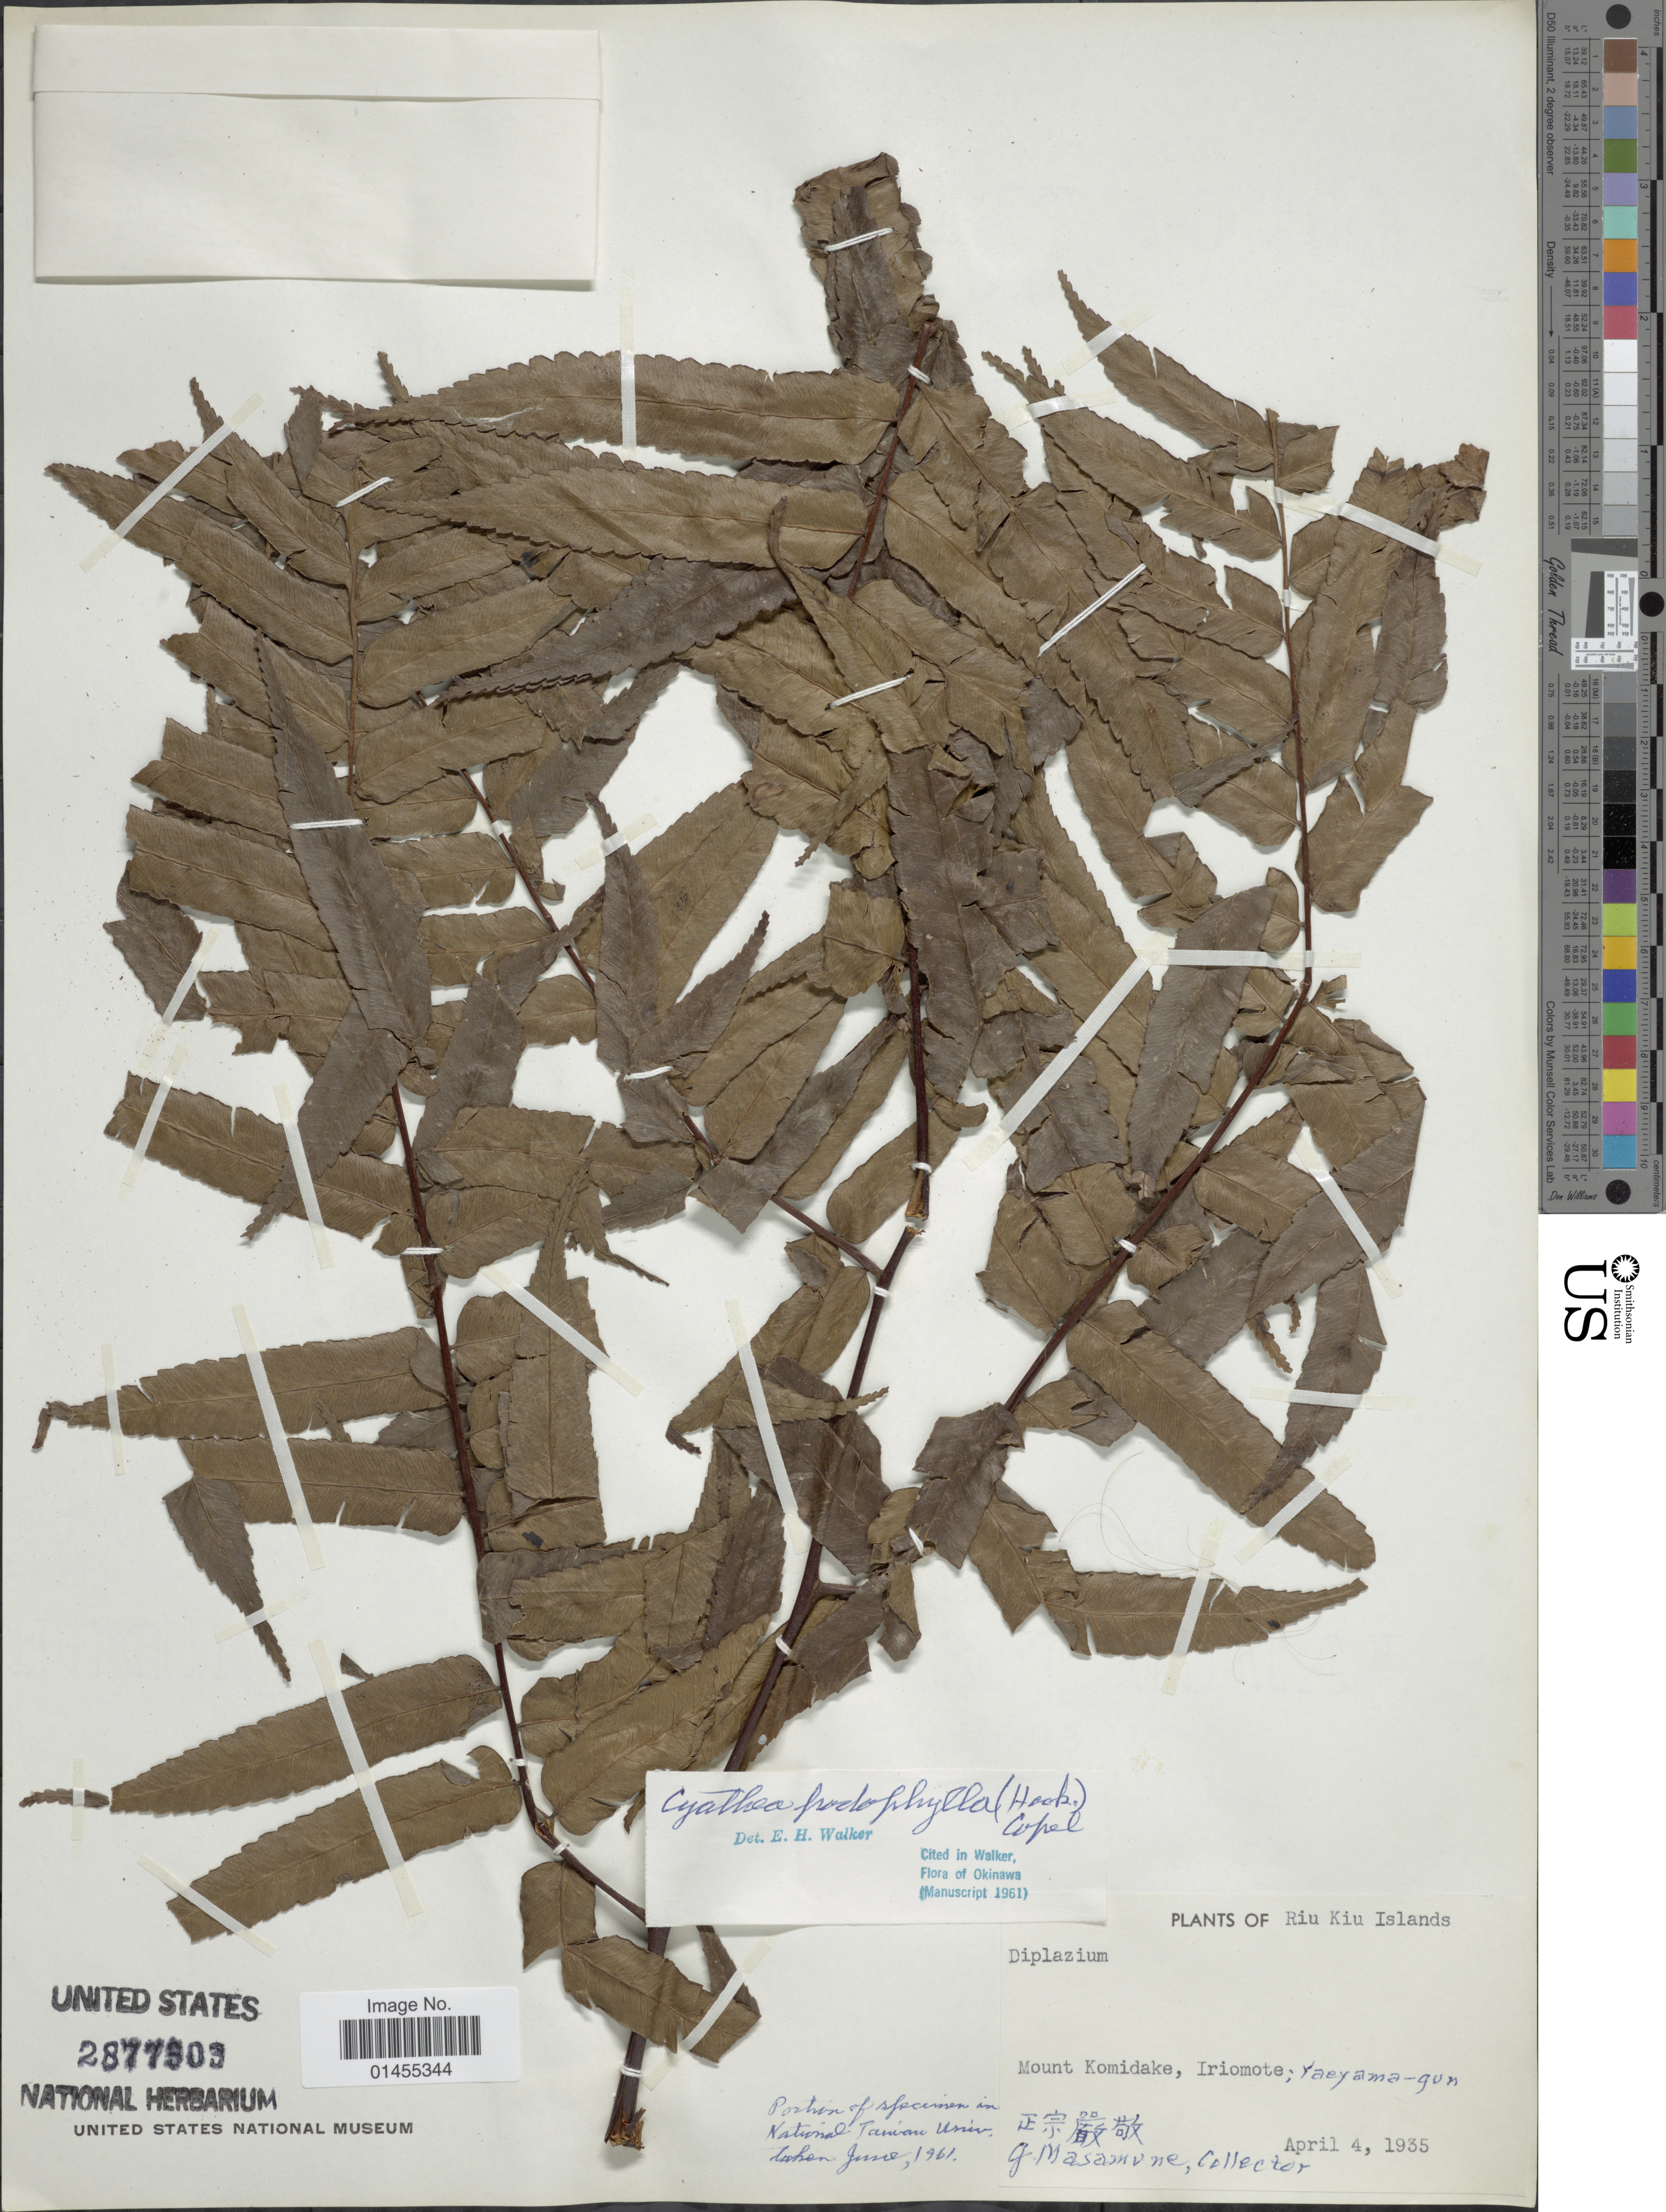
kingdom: Plantae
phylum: Tracheophyta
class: Polypodiopsida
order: Cyatheales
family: Cyatheaceae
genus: Alsophila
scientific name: Alsophila podophylla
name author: Hook.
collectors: G. Masamune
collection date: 1935-04-04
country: Japan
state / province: Okinawa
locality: Ryukyu Islands, Mount Komidake, Iriomote: Yaeyama-gun.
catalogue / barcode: US 2877903